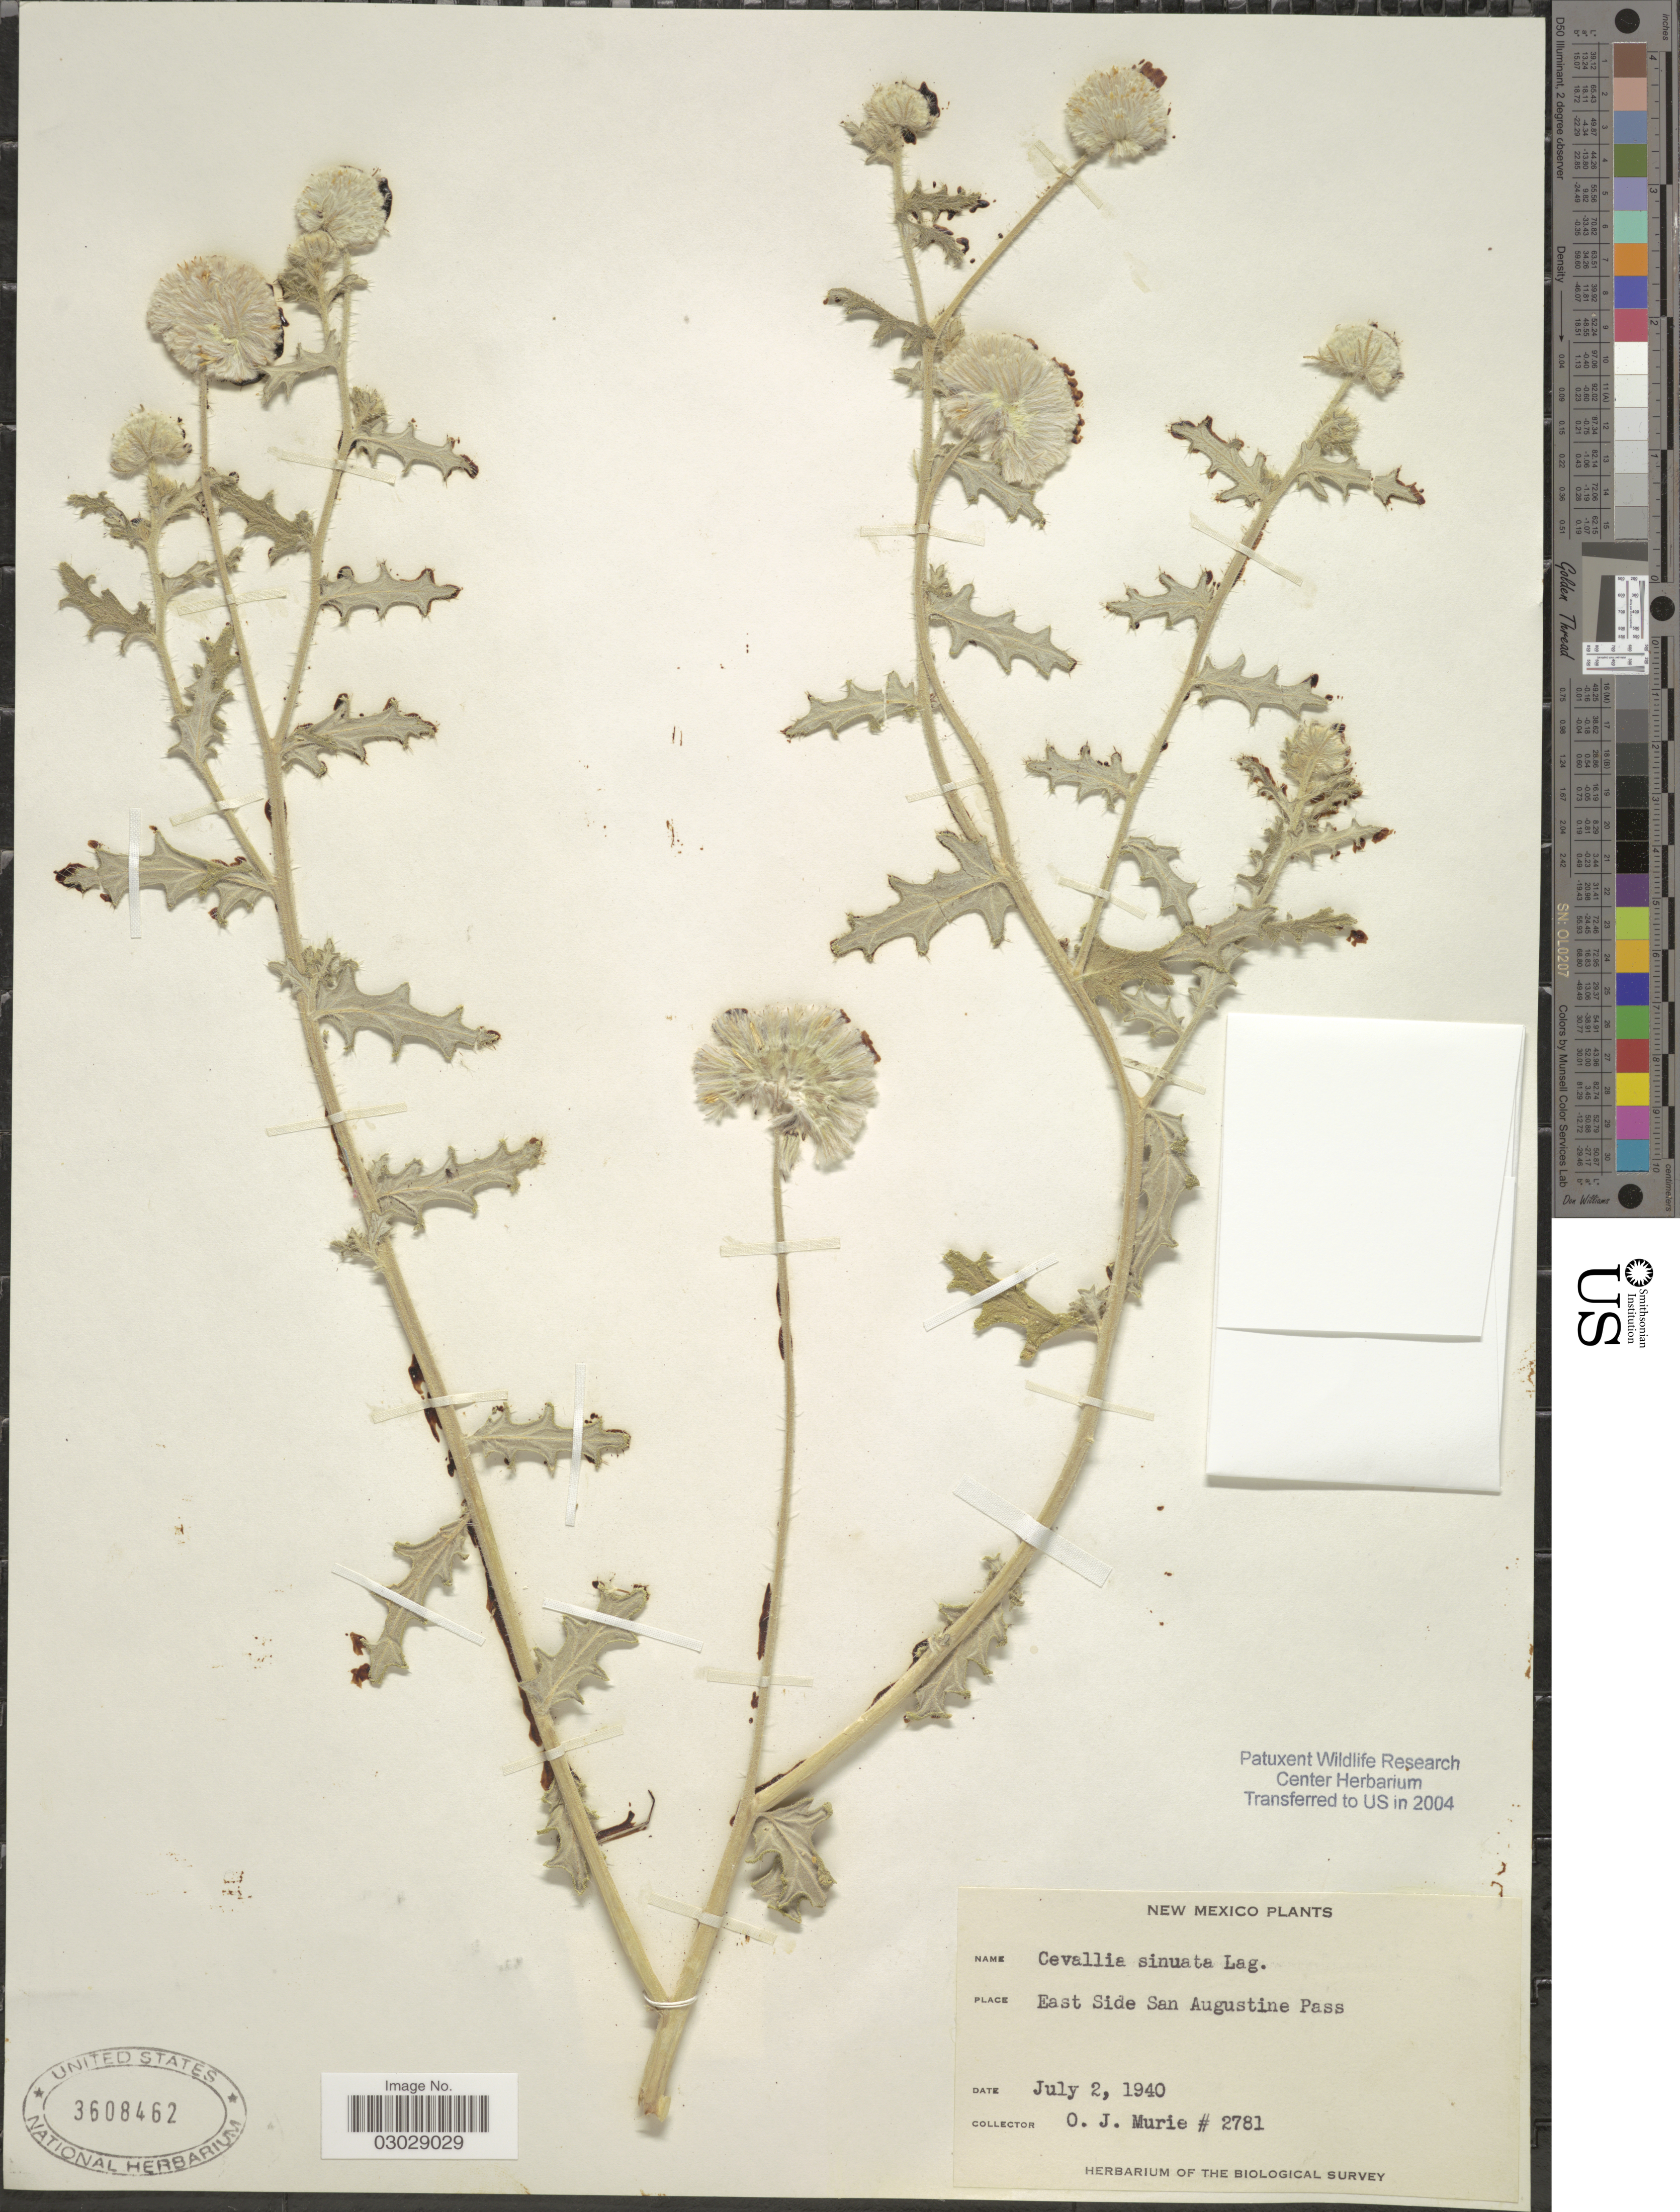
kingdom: Plantae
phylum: Tracheophyta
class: Magnoliopsida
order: Cornales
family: Loasaceae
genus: Cevallia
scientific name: Cevallia sinuata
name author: Lag.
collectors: O. Murie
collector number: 2781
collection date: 1940-07-02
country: United States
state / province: New Mexico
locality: East Side SAn Augustine Pass.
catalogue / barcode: US 3608462